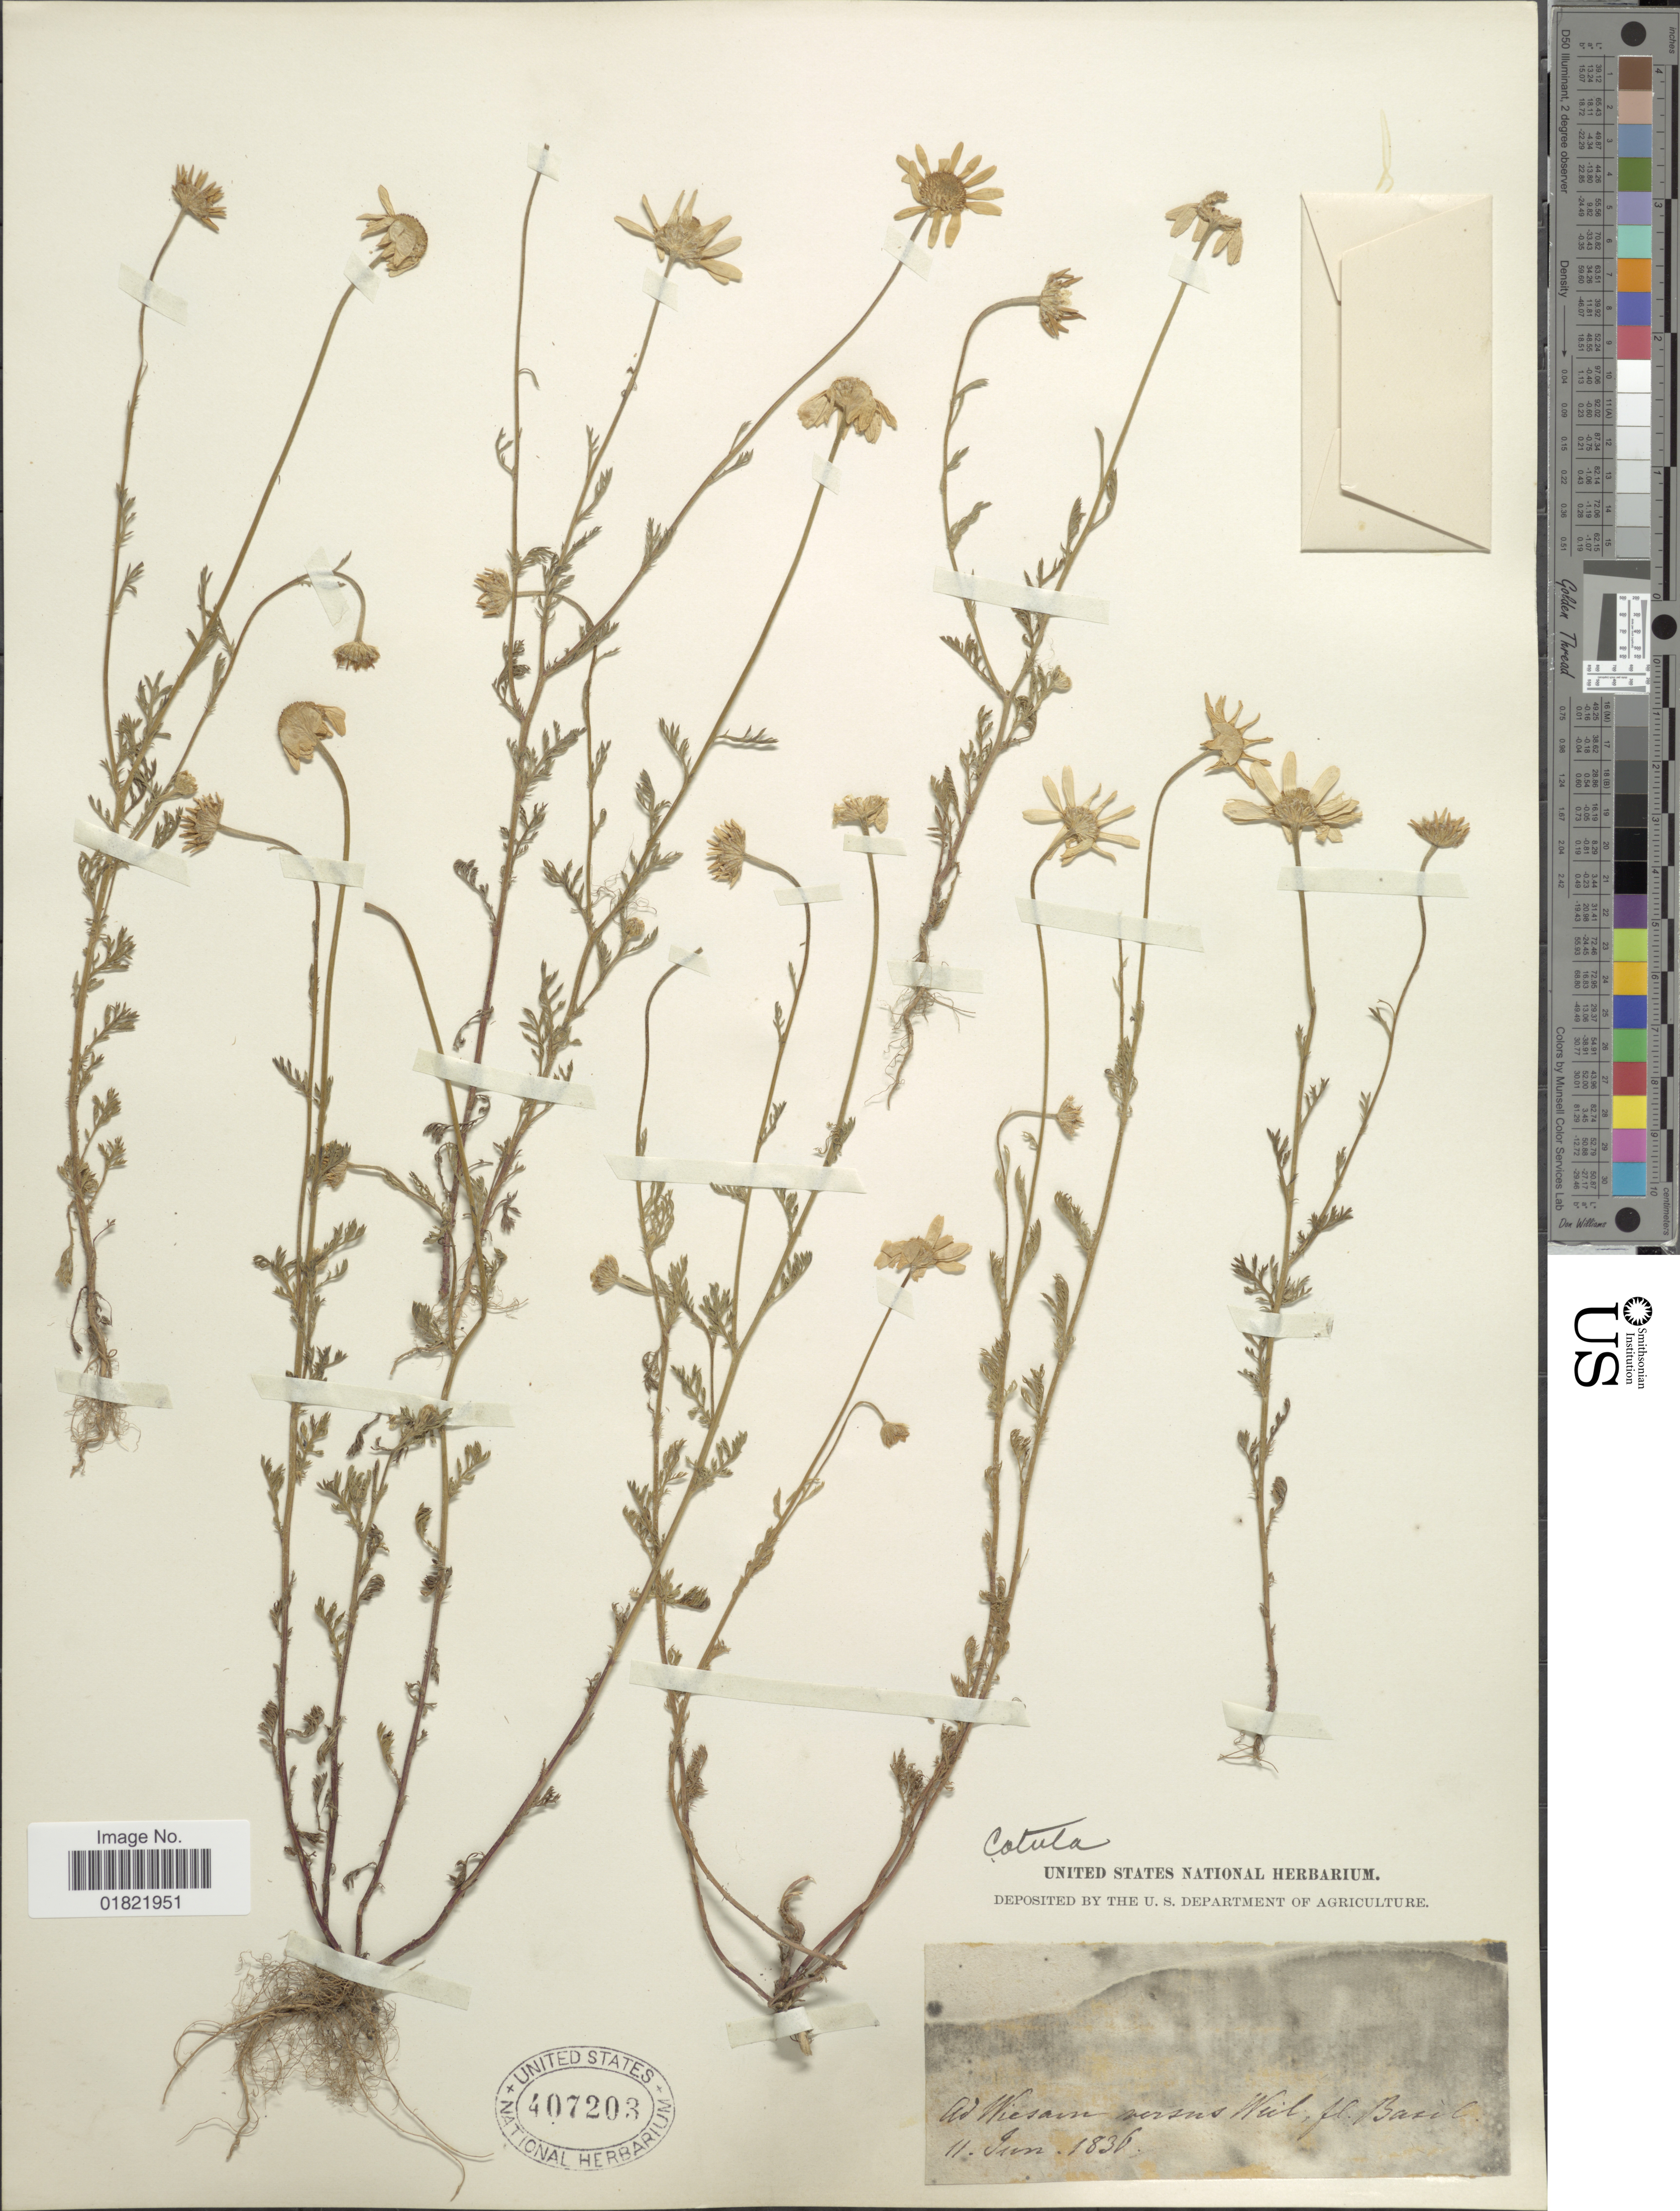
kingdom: Plantae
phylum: Tracheophyta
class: Magnoliopsida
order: Asterales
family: Asteraceae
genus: Anthemis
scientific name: Anthemis sp.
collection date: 1836-06-11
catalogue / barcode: US 407203